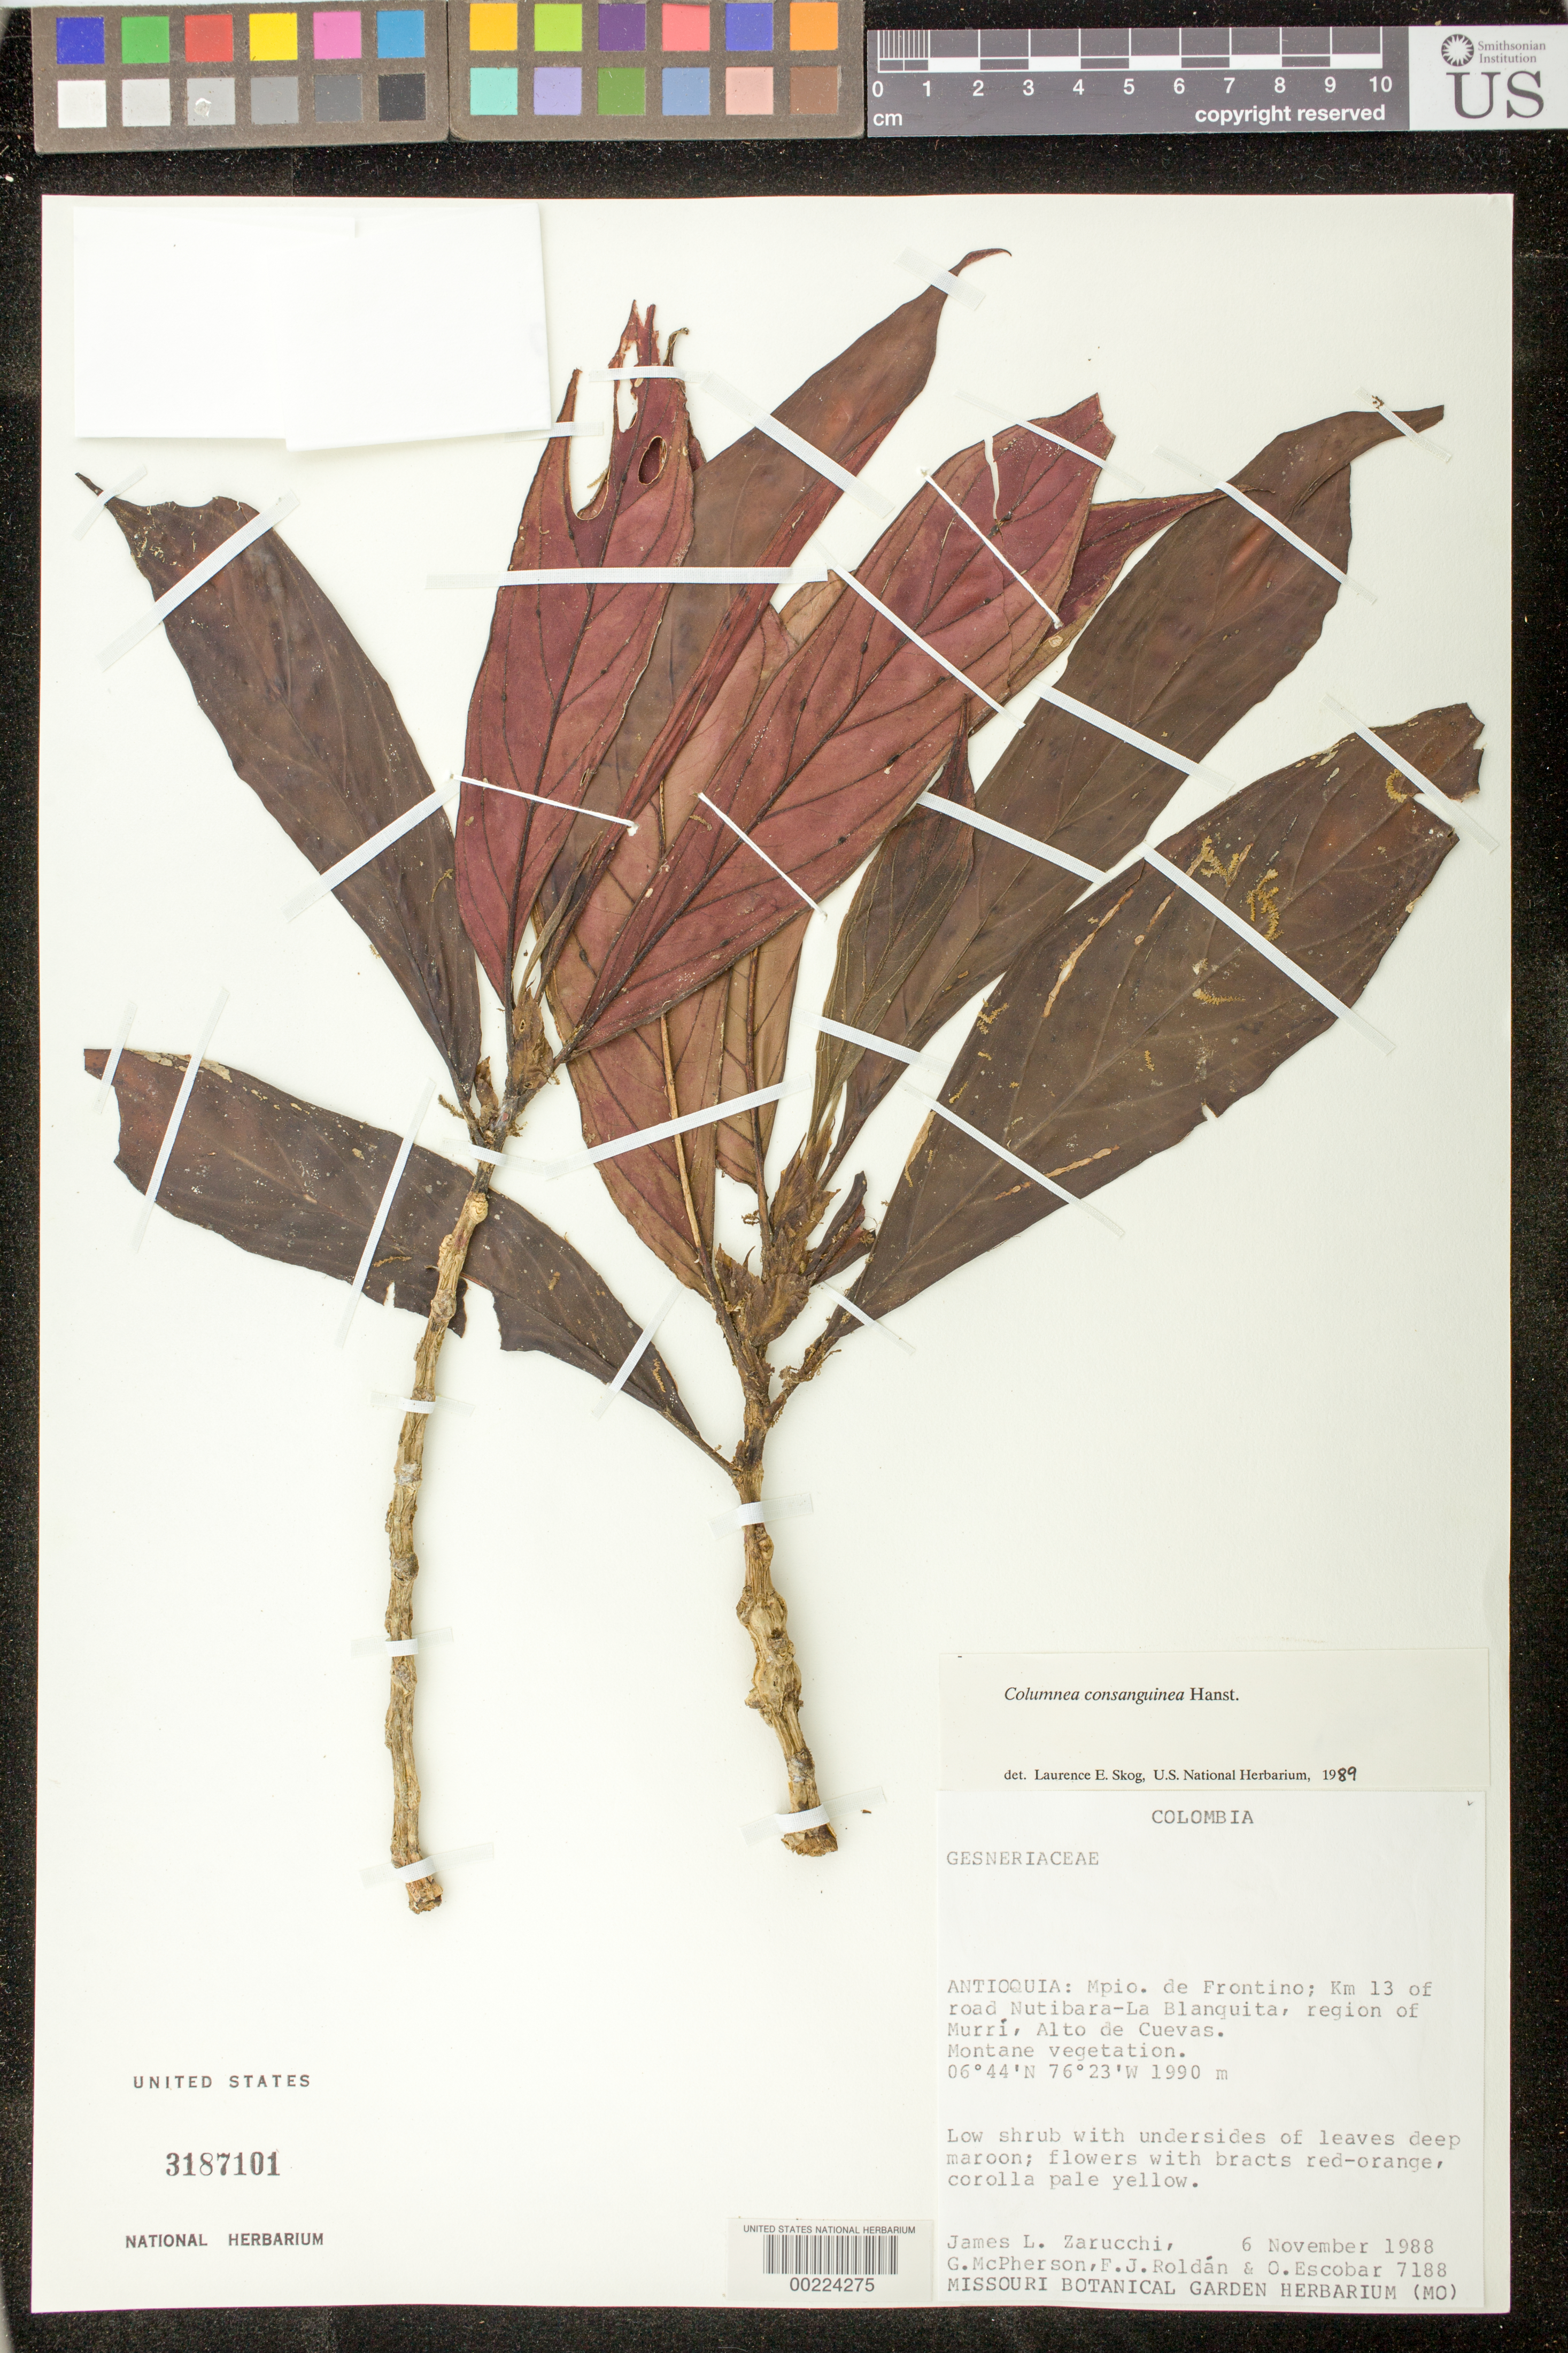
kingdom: Plantae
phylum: Tracheophyta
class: Magnoliopsida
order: Lamiales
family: Gesneriaceae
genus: Columnea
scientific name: Columnea consanguinea Hanst. var. consanguinea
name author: (Hanst.) Hanst.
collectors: J. L. Zarucchi, G. D. McPherson, F. J. Roldán & O. D. Escobar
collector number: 7188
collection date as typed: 06 Nov 1988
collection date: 1988-11-06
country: Colombia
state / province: Antioquia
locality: Mun. of Frontino, km 13 of Nutibara-La Blanquita road, region of Murri, Alto de Cuevas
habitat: Montane vegetation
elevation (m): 1990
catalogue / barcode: US 3187101